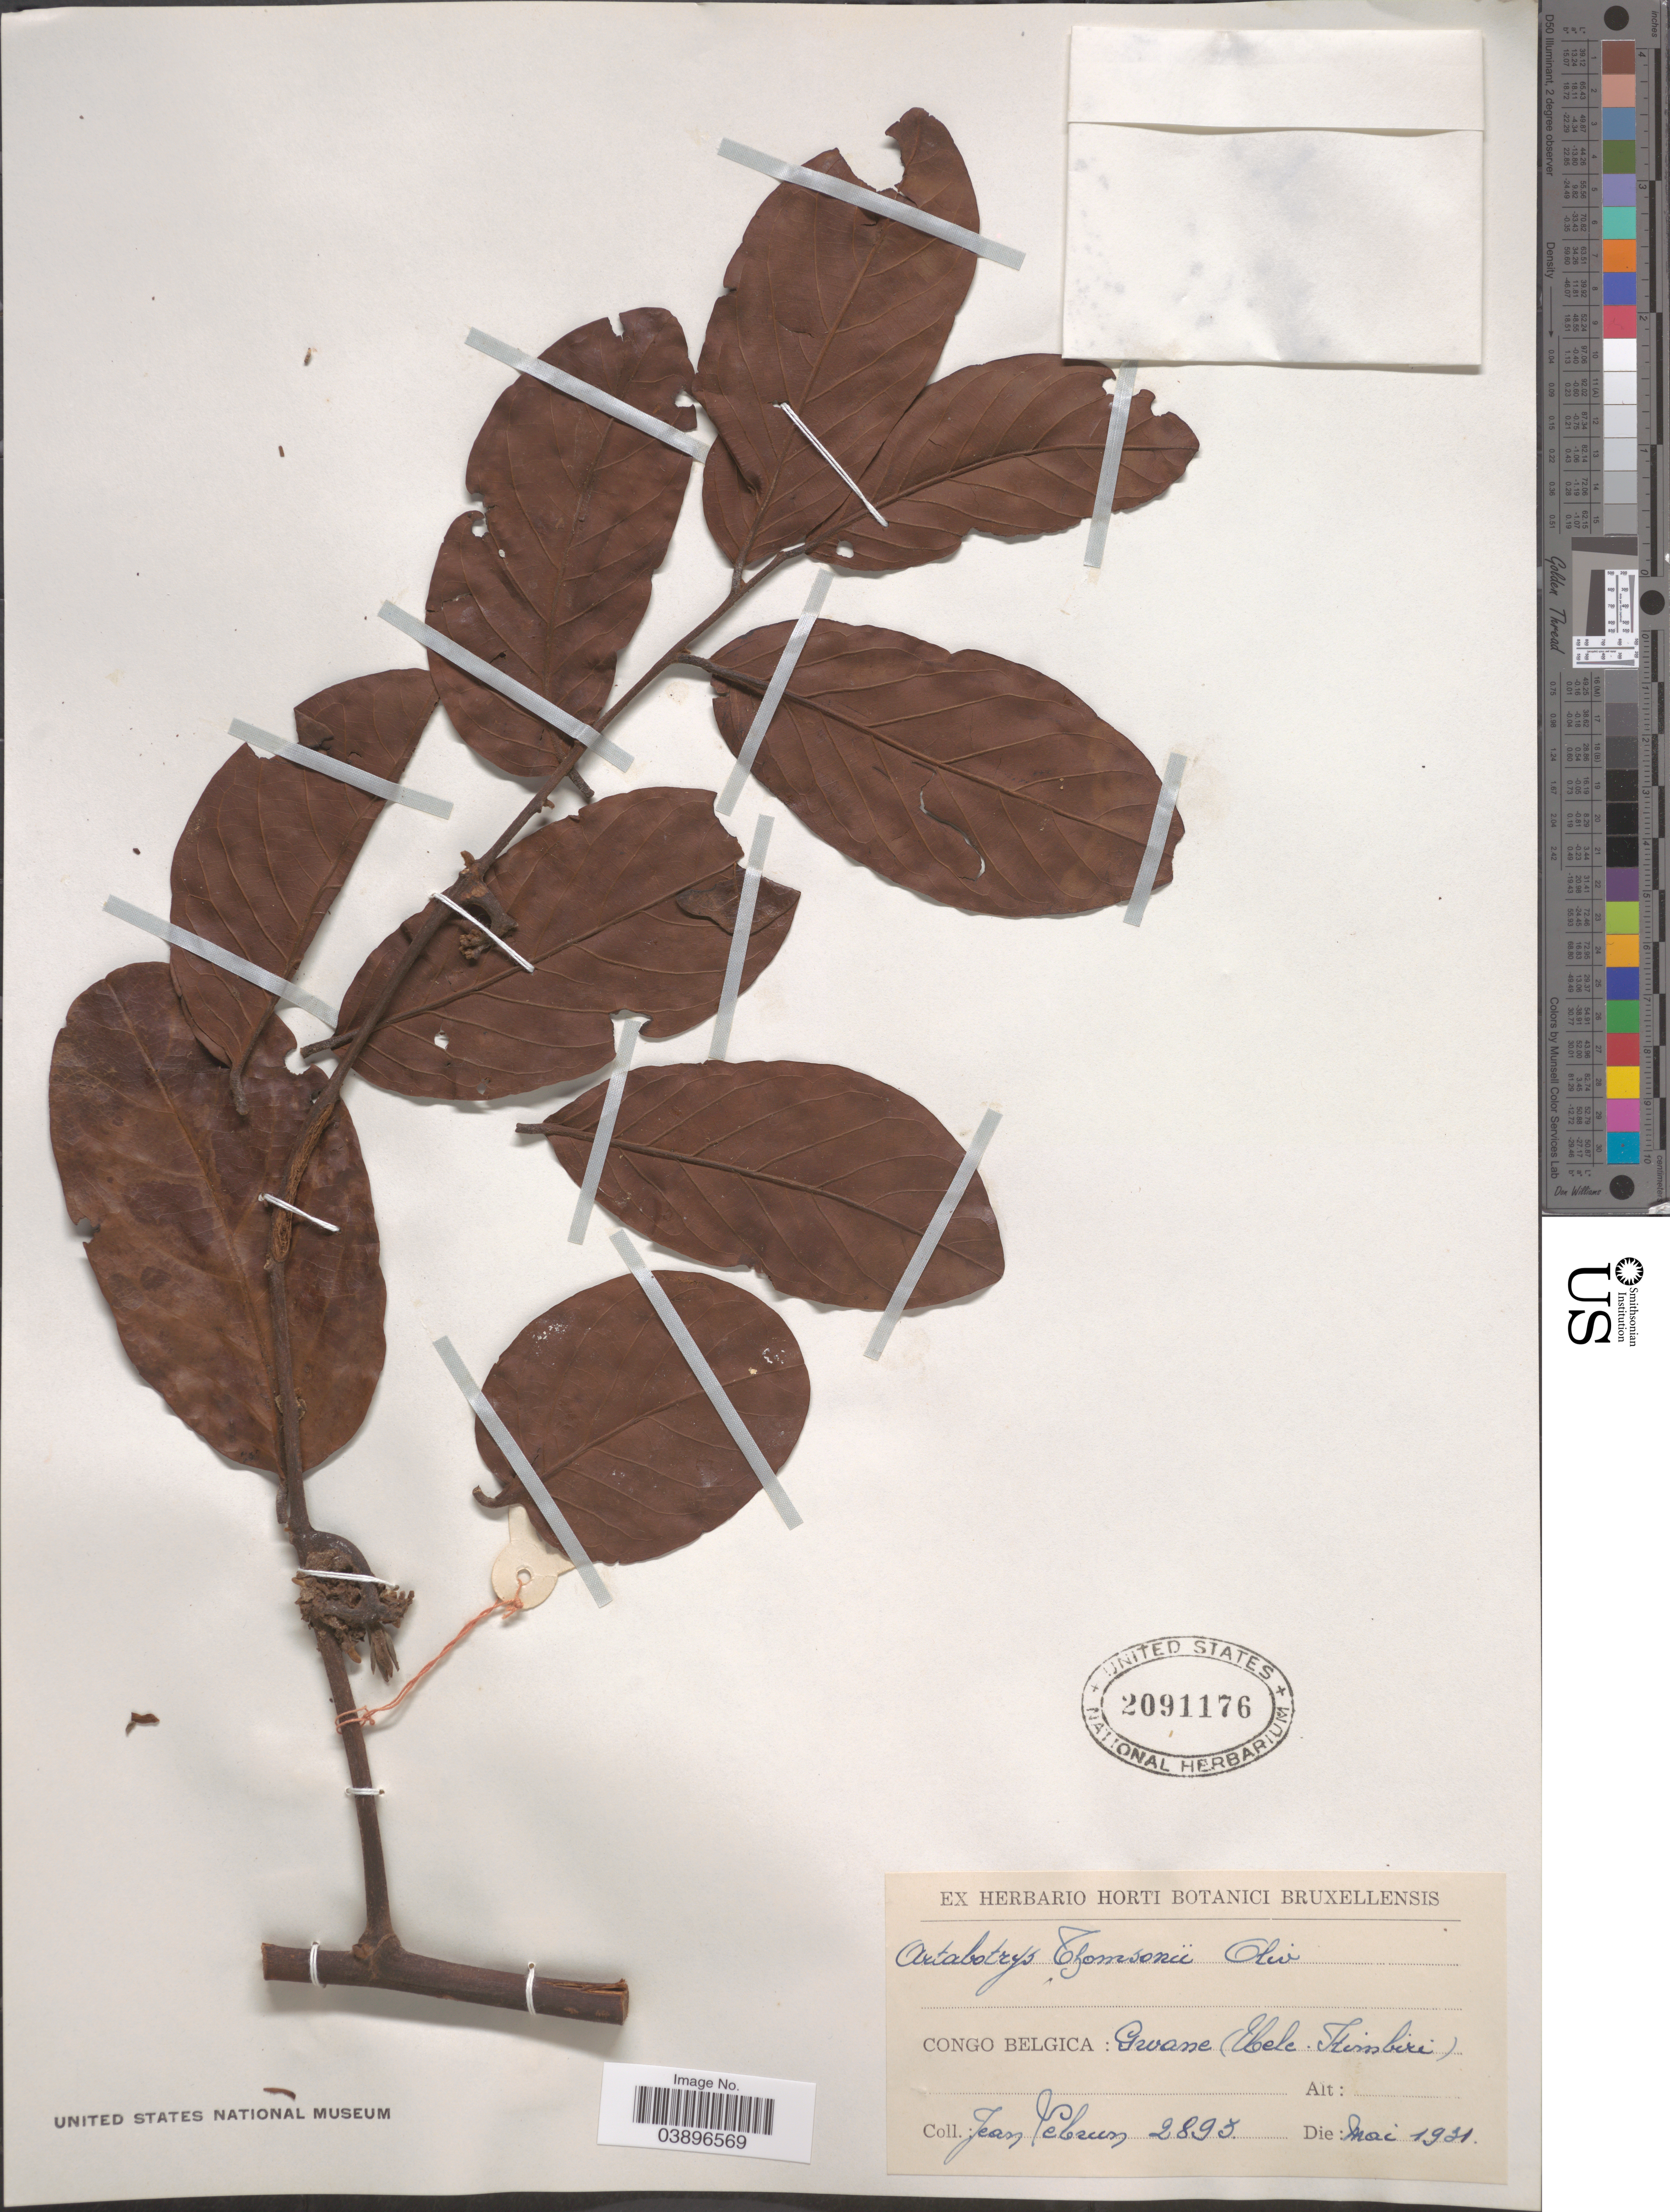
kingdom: Plantae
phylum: Tracheophyta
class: Magnoliopsida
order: Magnoliales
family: Annonaceae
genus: Artabotrys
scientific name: Artabotrys thomsonii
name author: Oliv.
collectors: J. A. Lebrun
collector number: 2893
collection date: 1931-05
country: Congo, Democratic Republic of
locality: Congo Belgica: Gwane (Uele Itimbiri).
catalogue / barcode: US 2091176